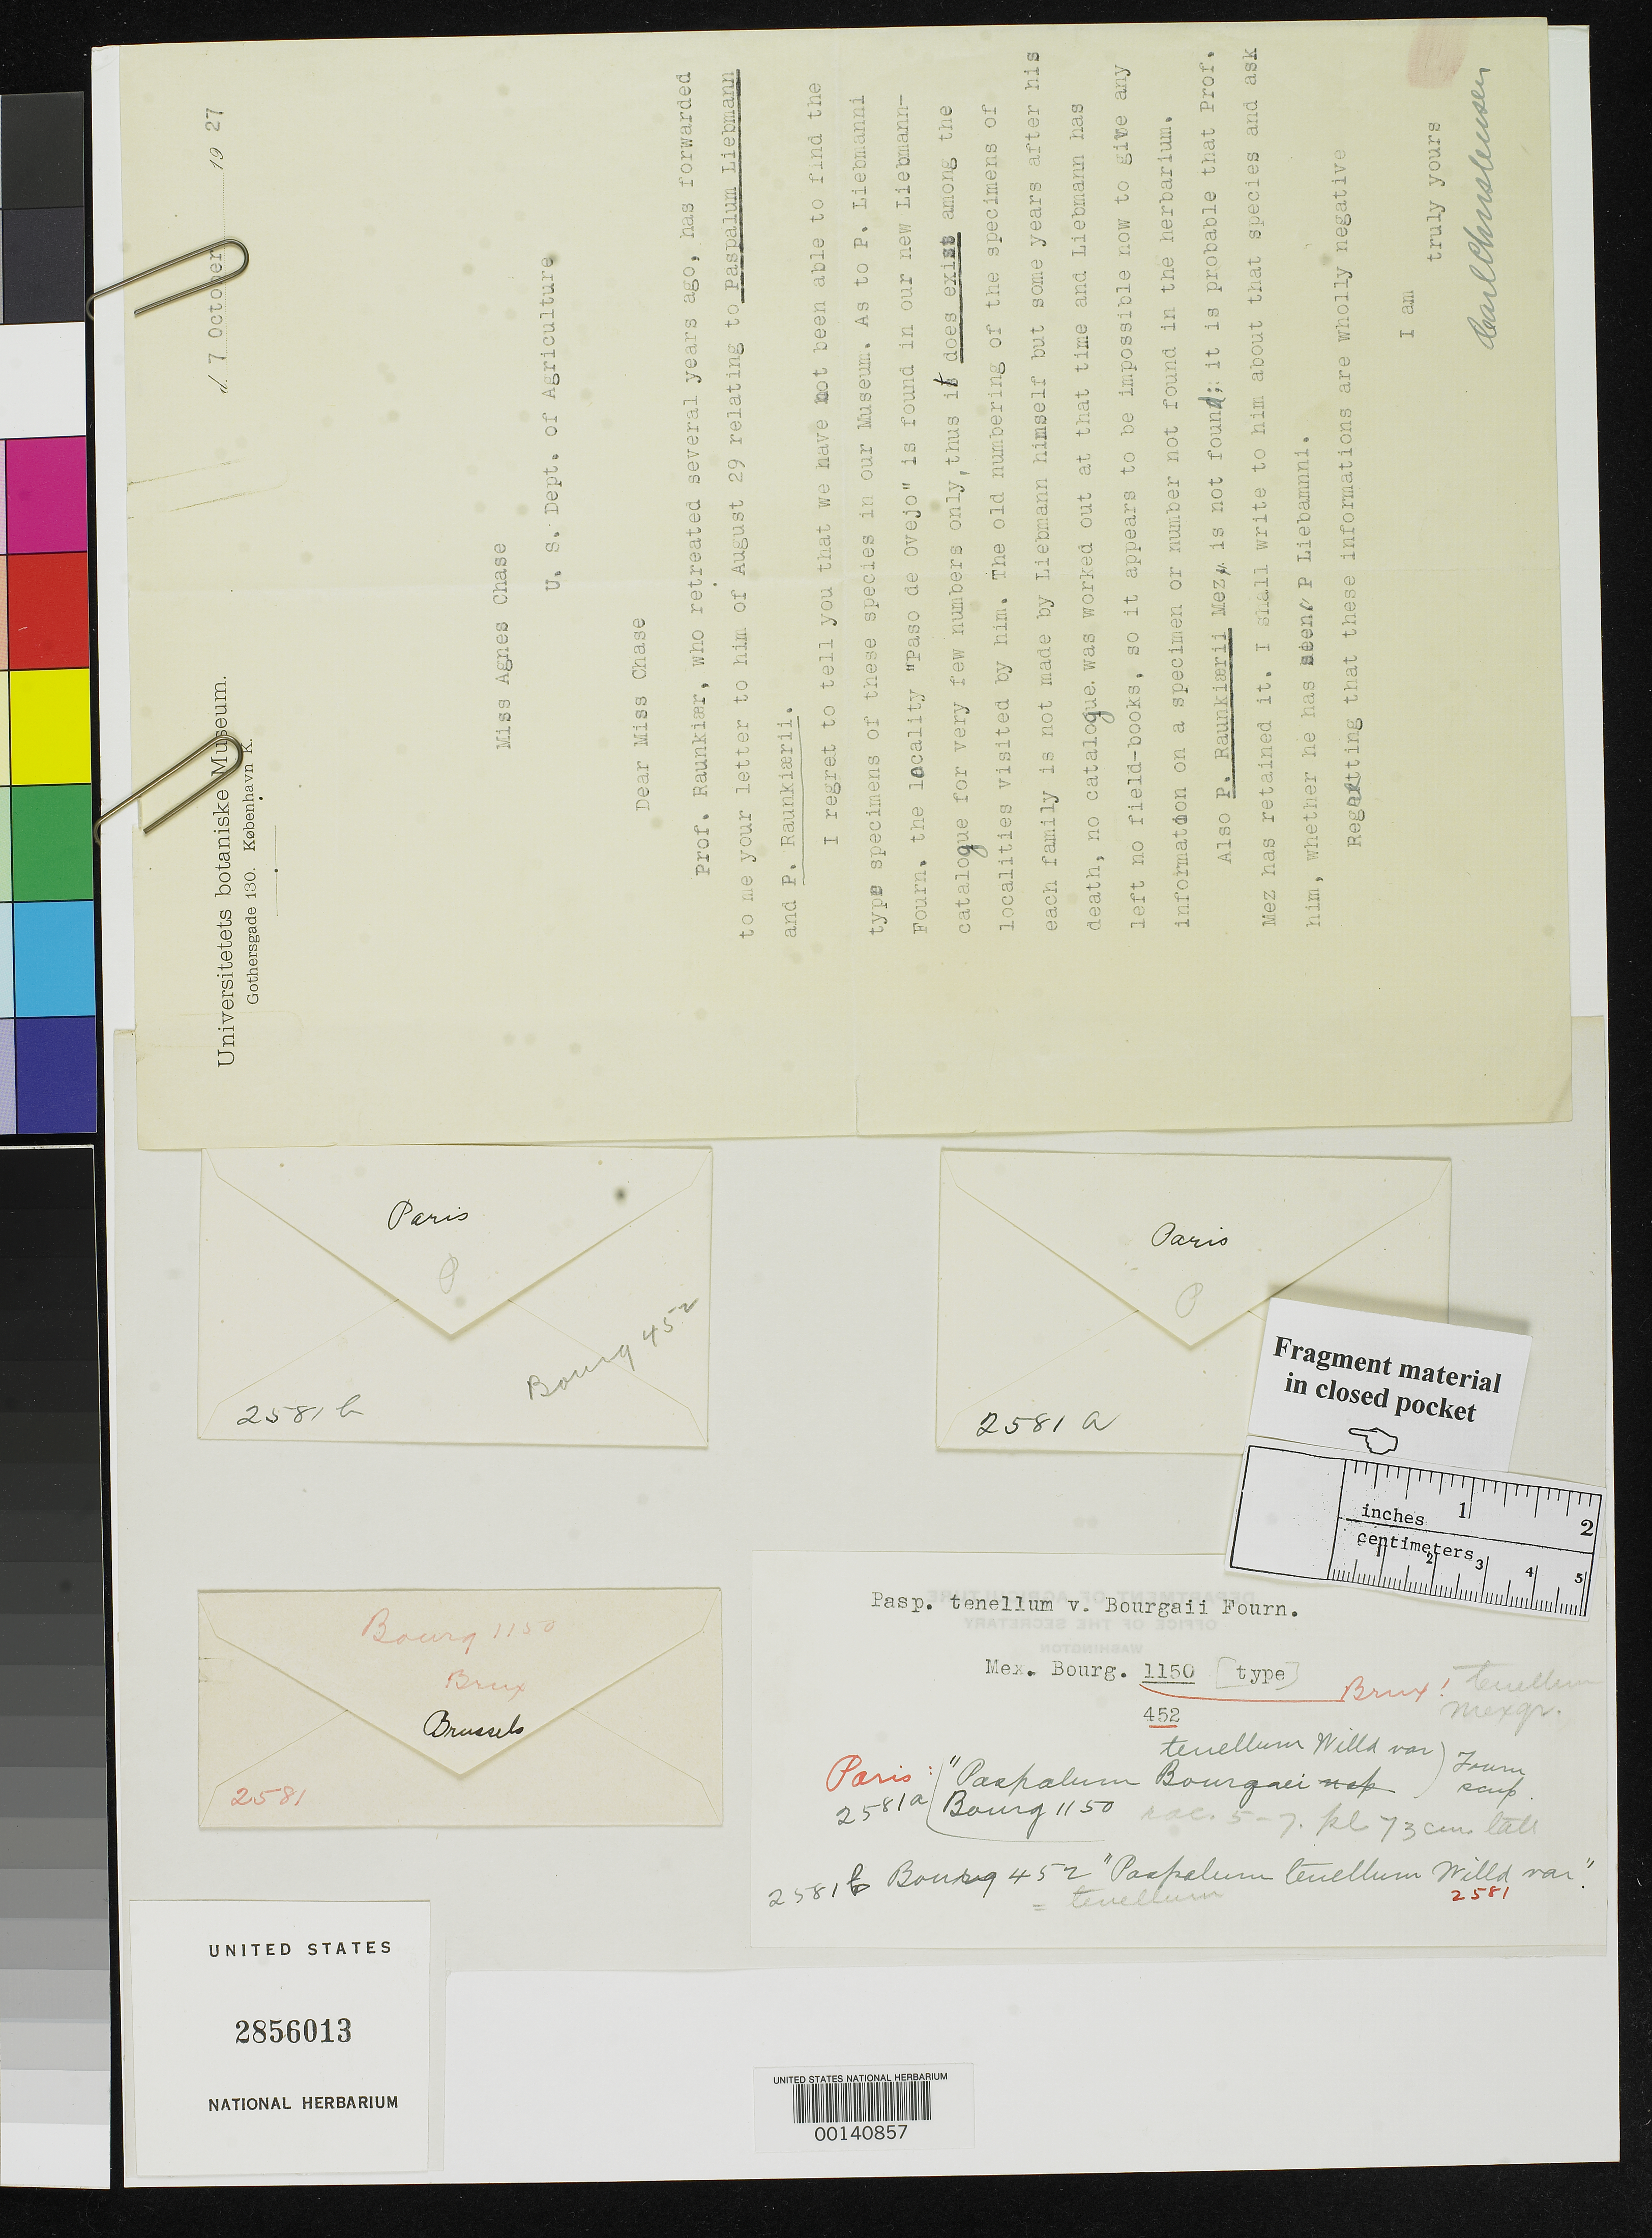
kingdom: Plantae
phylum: Tracheophyta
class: Liliopsida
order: Poales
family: Poaceae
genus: Paspalum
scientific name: Paspalum tenellum var. bourgaei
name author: E. Fourn.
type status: Syntype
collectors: E. Bourgeau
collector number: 452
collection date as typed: Jun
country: Mexico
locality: Tizapan in Mexico Valley.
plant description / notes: Nom. nud. in Hemsley Biol. Centr. Amer. 3:482. 1885.; Sheet mounted with fragmentary material of type specimens from several herbaria (Brussels, Paris).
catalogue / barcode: US 2856013